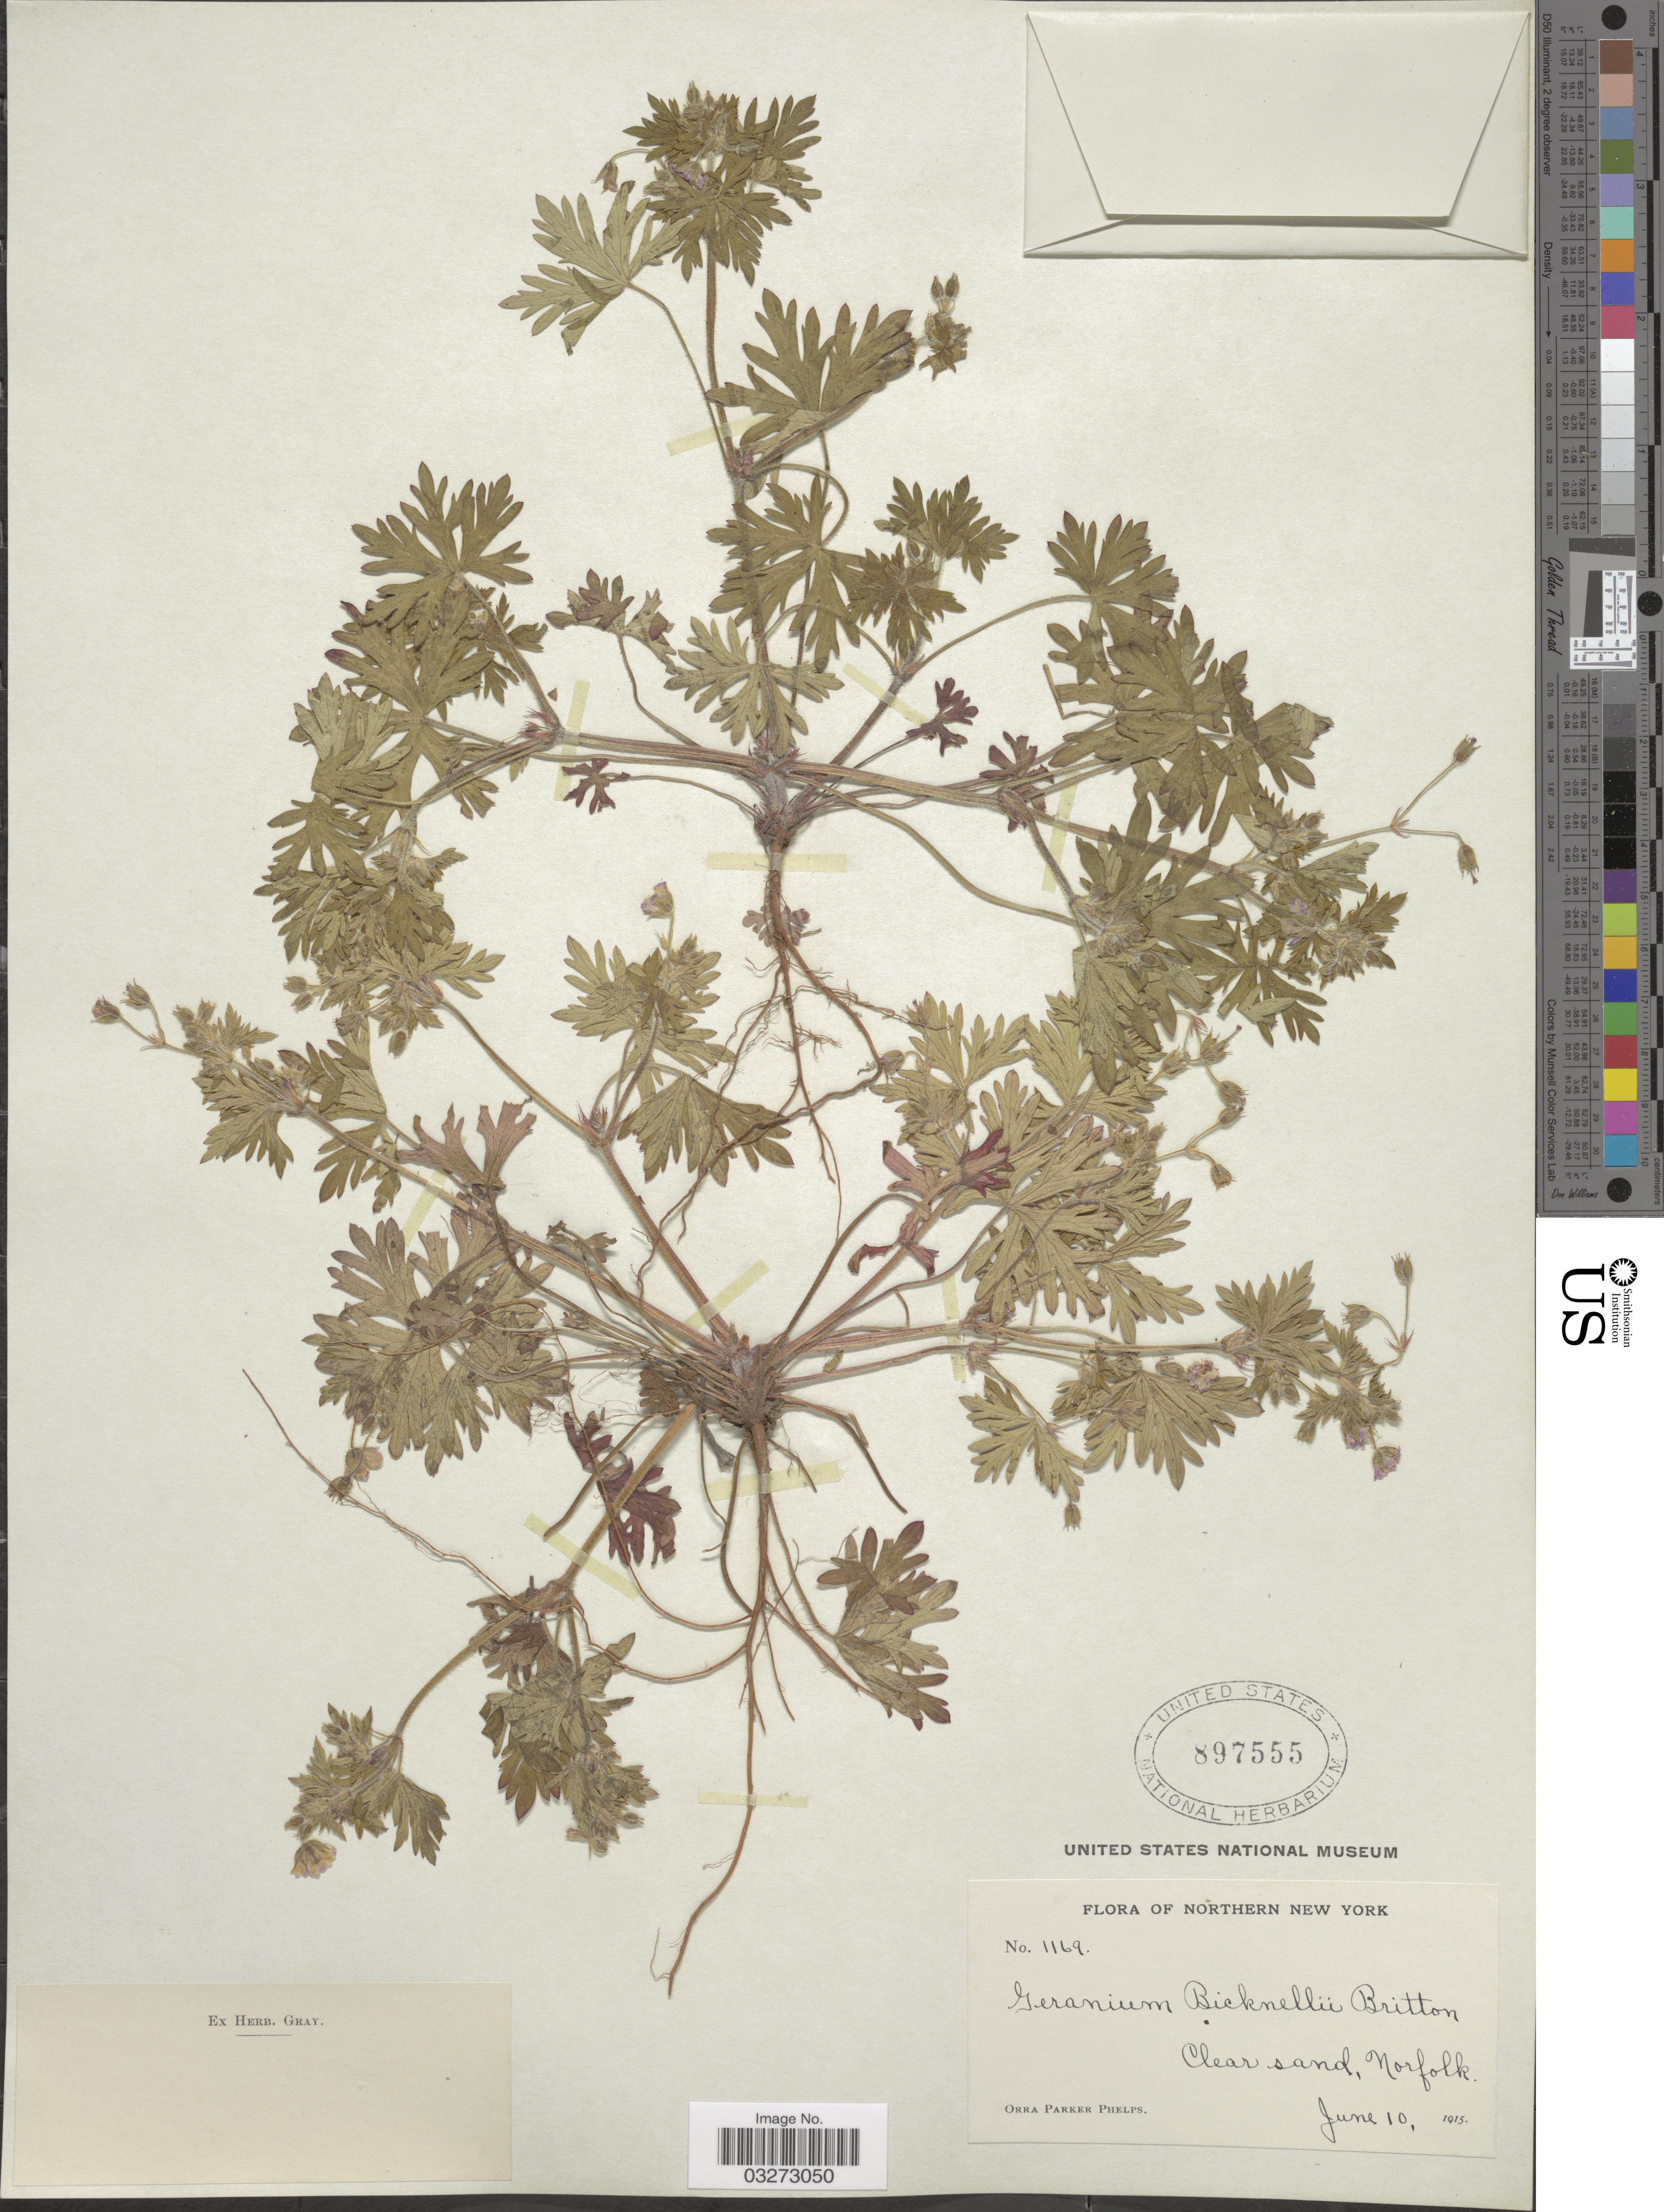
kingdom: Plantae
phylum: Tracheophyta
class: Magnoliopsida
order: Geraniales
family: Geraniaceae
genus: Geranium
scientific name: Geranium bicknellii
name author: Britton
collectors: O. P. Phelps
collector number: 1169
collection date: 1915-06-10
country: United States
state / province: New York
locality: Northern New York, Clear sand, Norfolk.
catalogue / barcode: US 897555